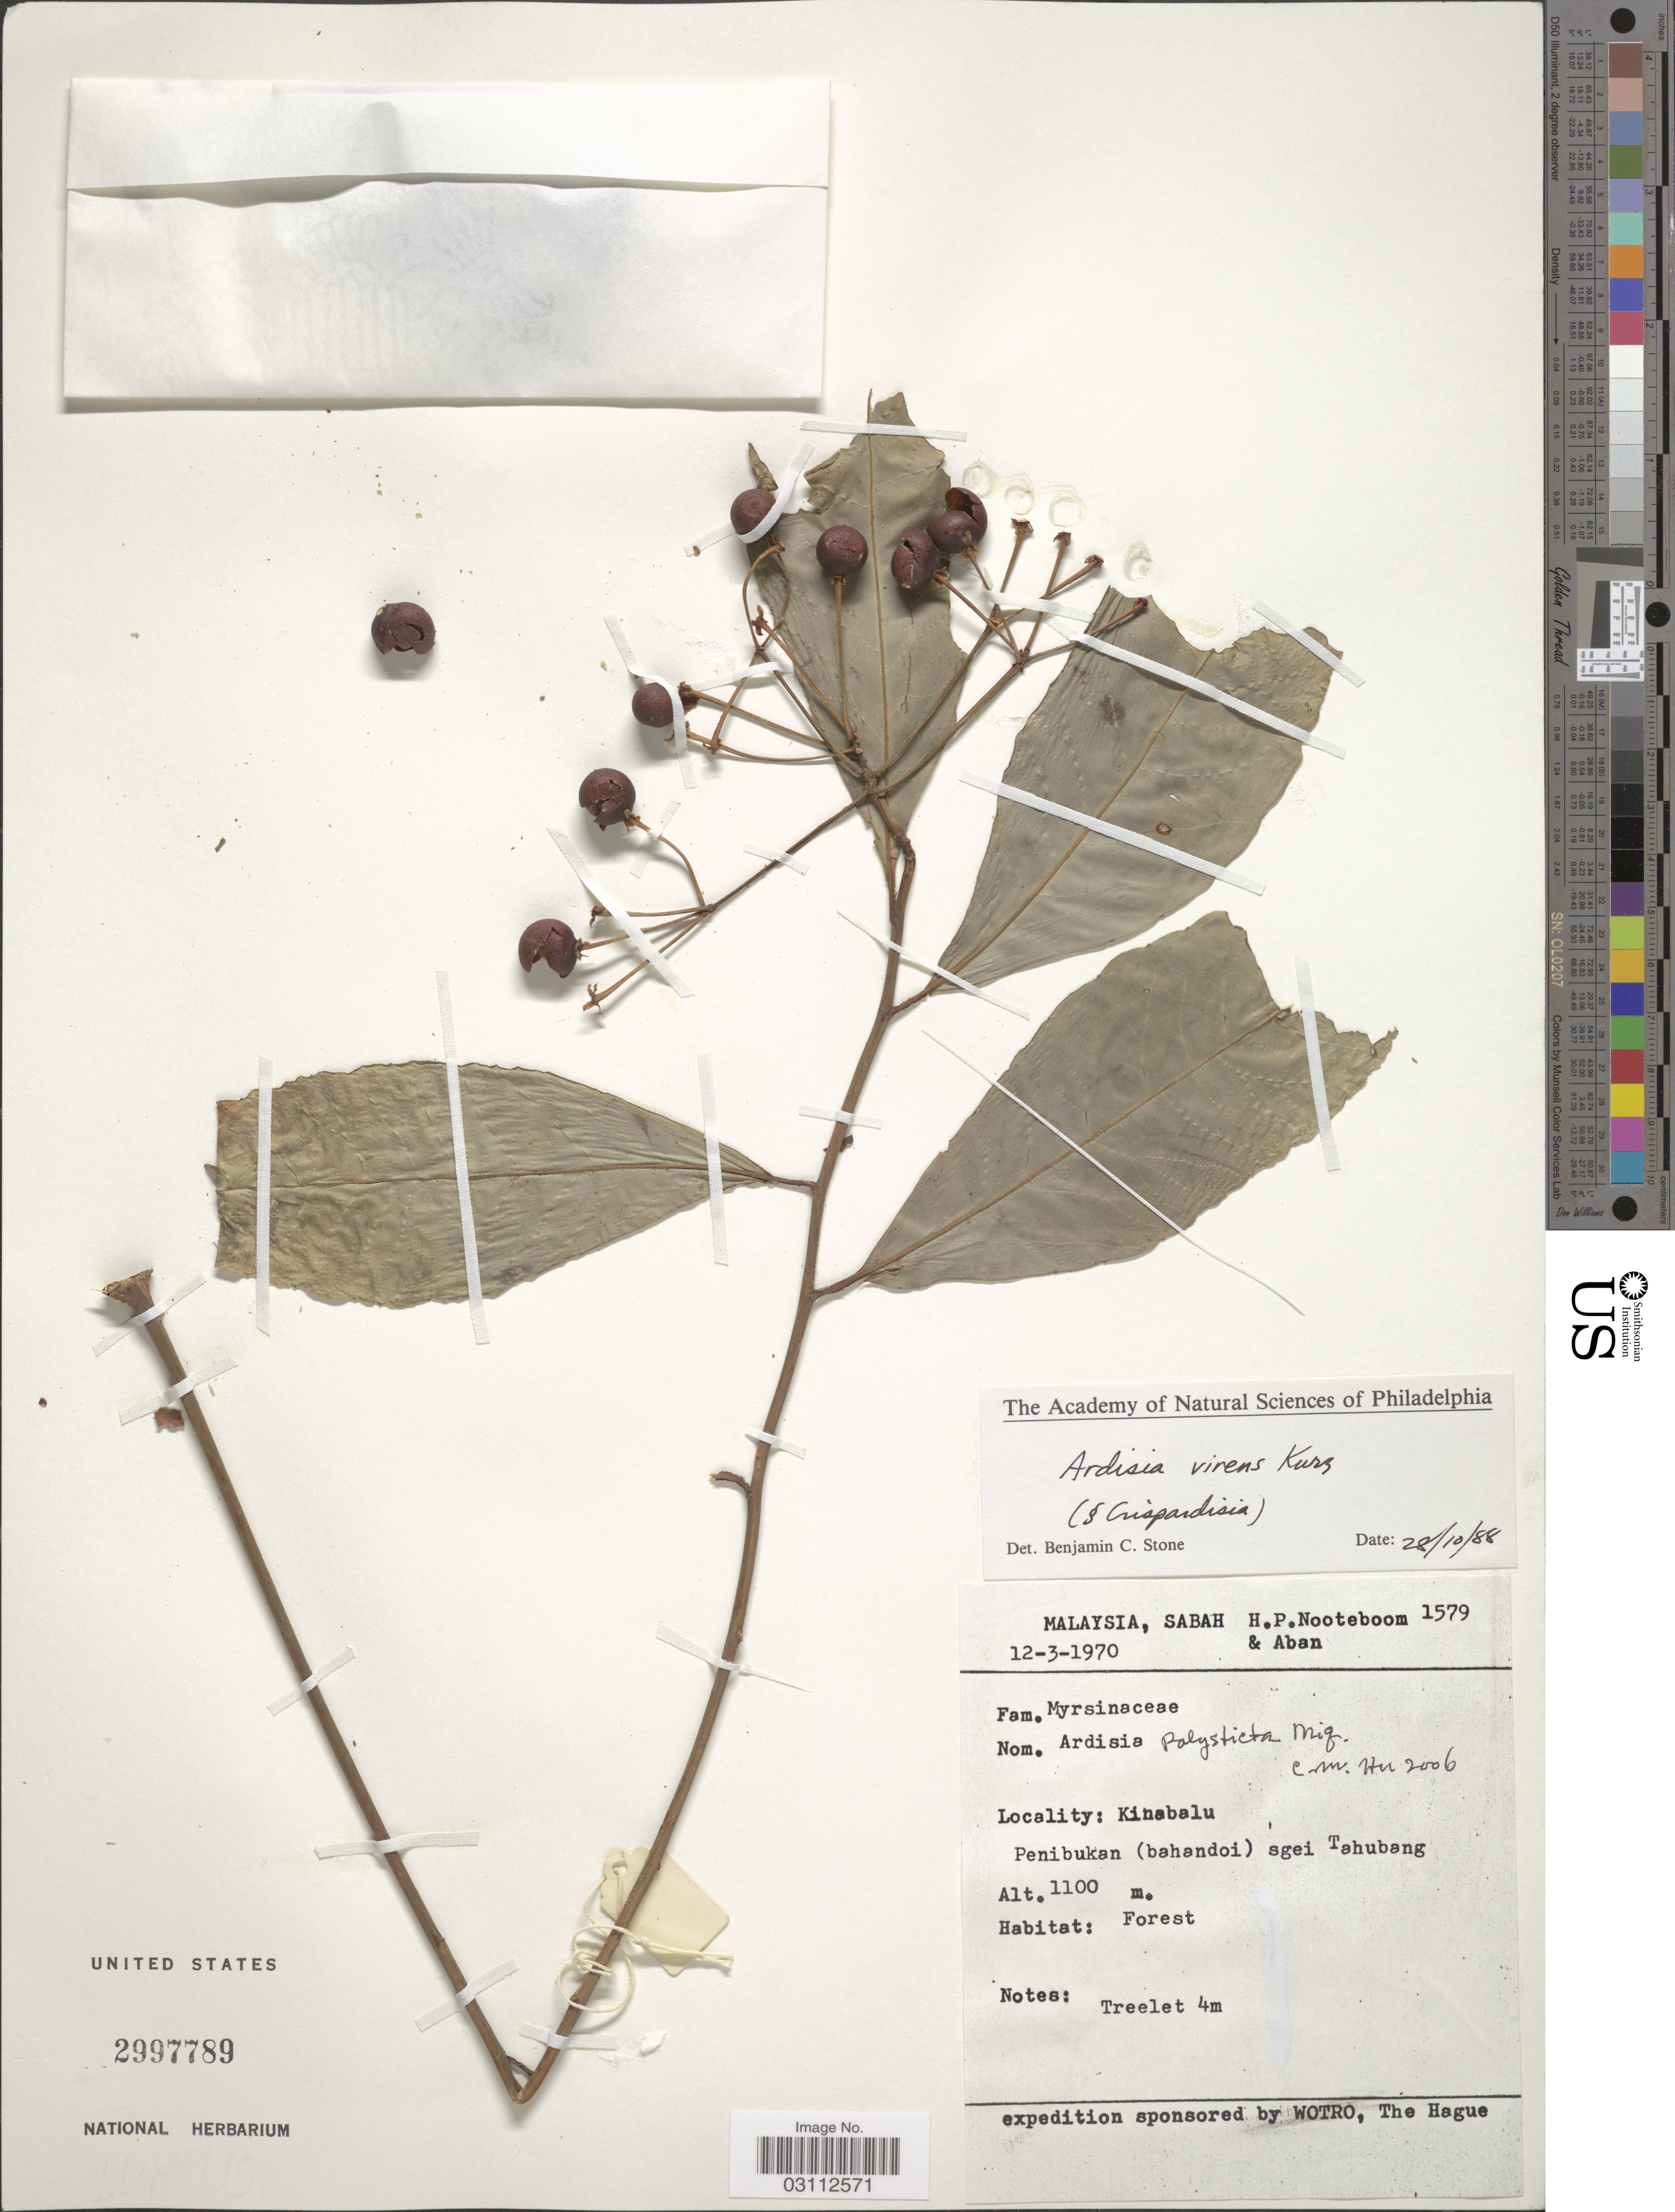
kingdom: Plantae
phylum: Tracheophyta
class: Magnoliopsida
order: Ericales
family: Primulaceae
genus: Ardisia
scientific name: Ardisia virens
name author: Kurz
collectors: H. P. Nooteboom & -- Aban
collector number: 1579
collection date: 1970-03-12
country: Malaysia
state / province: Sabah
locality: Kinabalu. Penibukan (bahandoi) sgei Tahubang.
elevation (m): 1100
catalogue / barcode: US 2997789